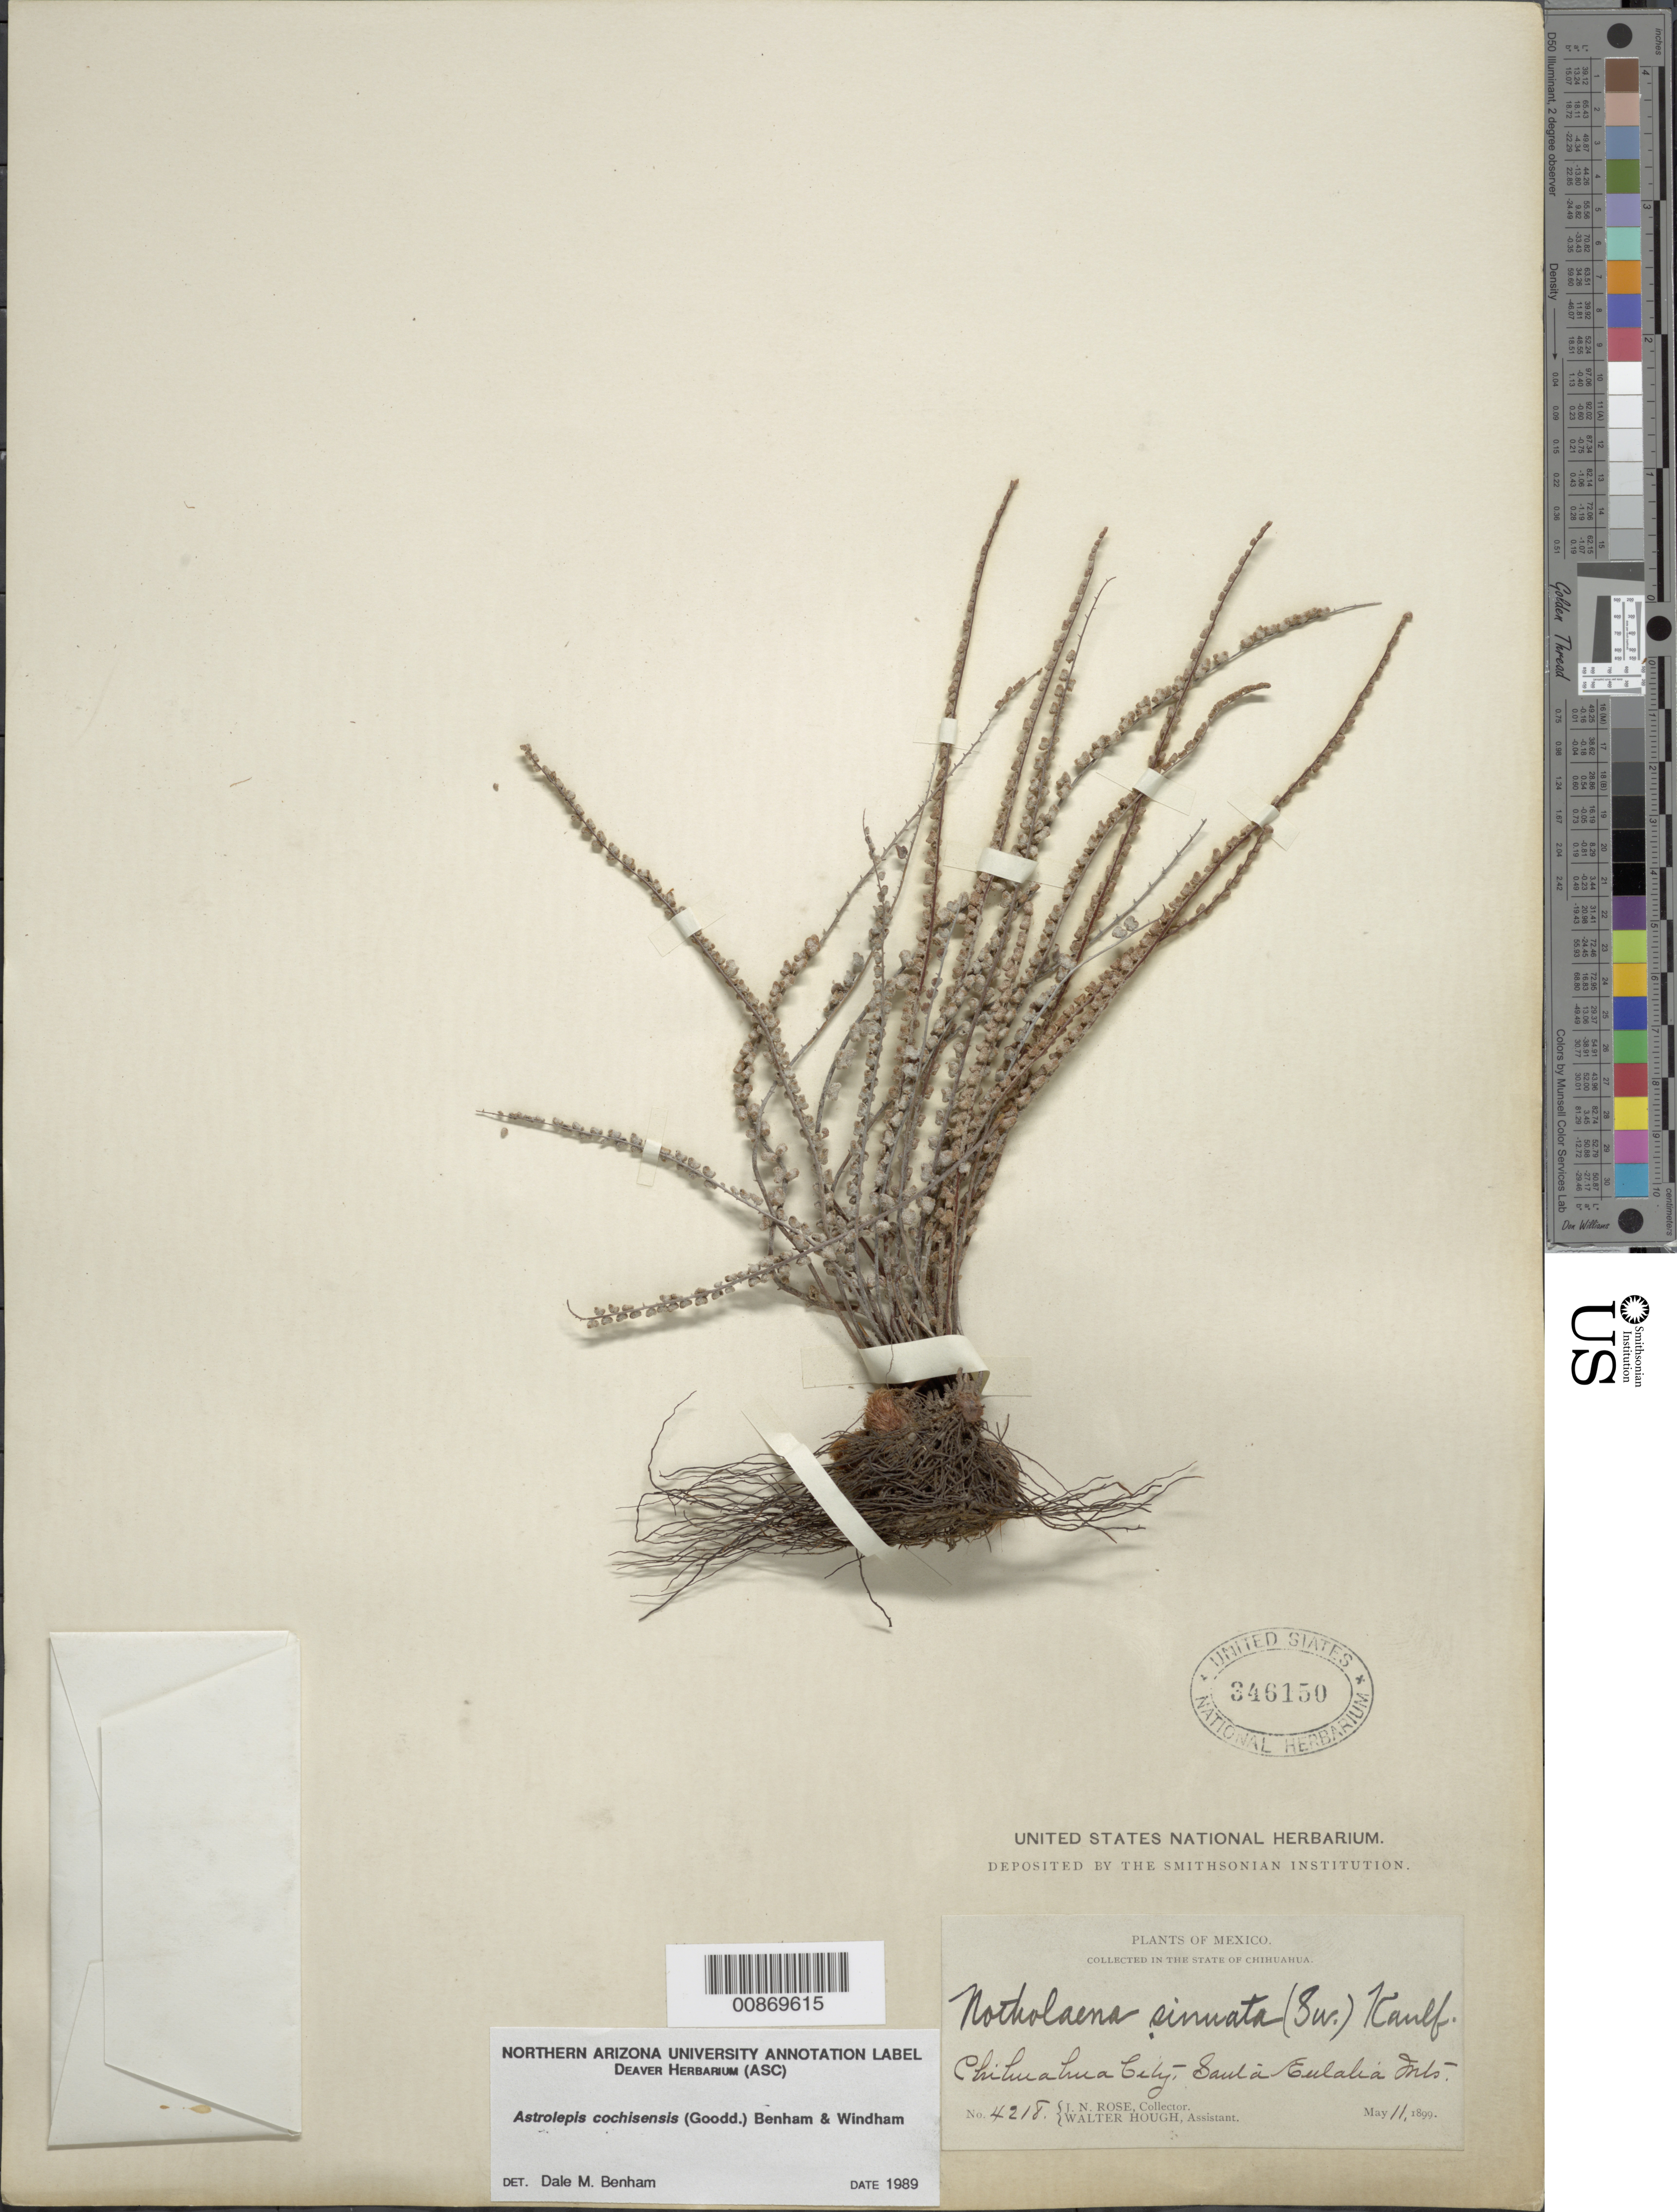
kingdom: Plantae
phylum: Tracheophyta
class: Polypodiopsida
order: Polypodiales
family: Pteridaceae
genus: Astrolepis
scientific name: Astrolepis cochisensis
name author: (C.O. Goodd.) D.M. Benham & Windham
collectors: J. N. Rose & W. Hough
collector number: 4218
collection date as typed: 11 May 1899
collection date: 1899-05-11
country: Mexico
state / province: Chihuahua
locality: Chihuahua City - Santa Eulalia Mts.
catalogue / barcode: US 346150